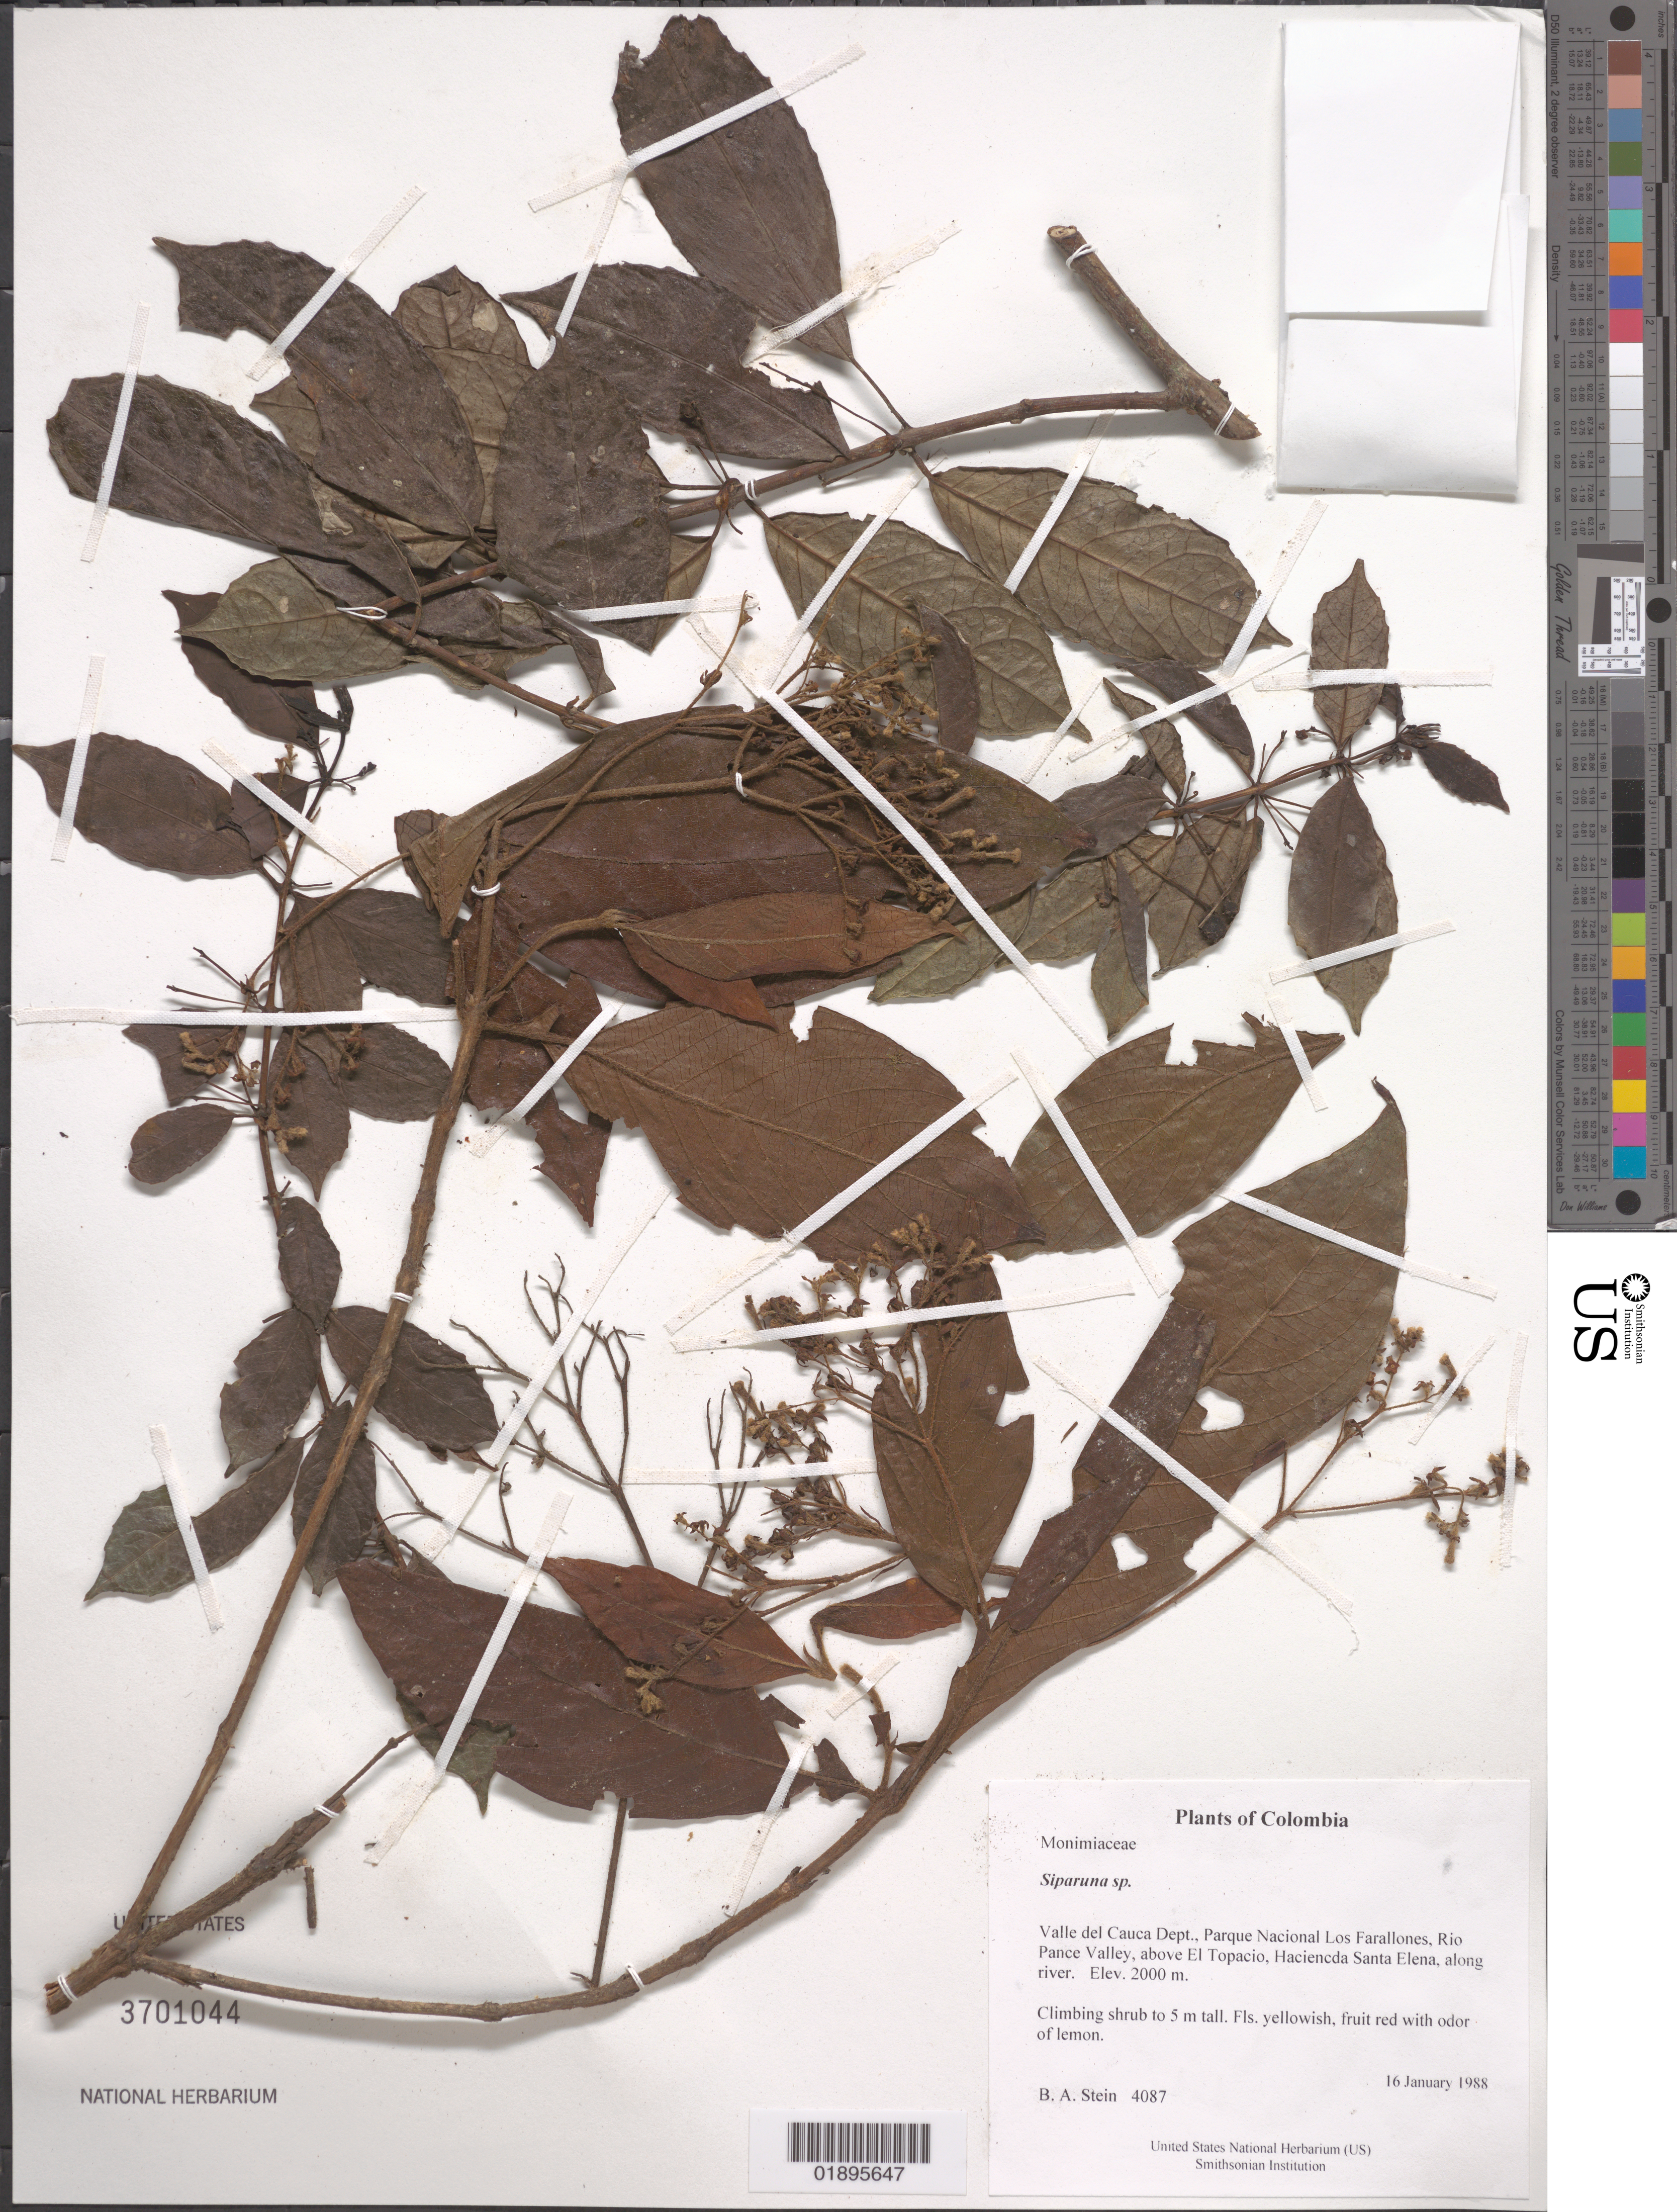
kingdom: Plantae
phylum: Tracheophyta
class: Magnoliopsida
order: Laurales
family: Siparunaceae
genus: Siparuna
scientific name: Siparuna sp.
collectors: B. A. Stein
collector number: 4087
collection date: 1988-01-16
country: Colombia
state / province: Valle del Cauca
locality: Valle del Cauca Dept., Parque Nacional Los Farallones, Rio Pance Valley, above El Topacio, Hacienda Santa Elena, along river.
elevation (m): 2000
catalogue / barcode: US 3701044